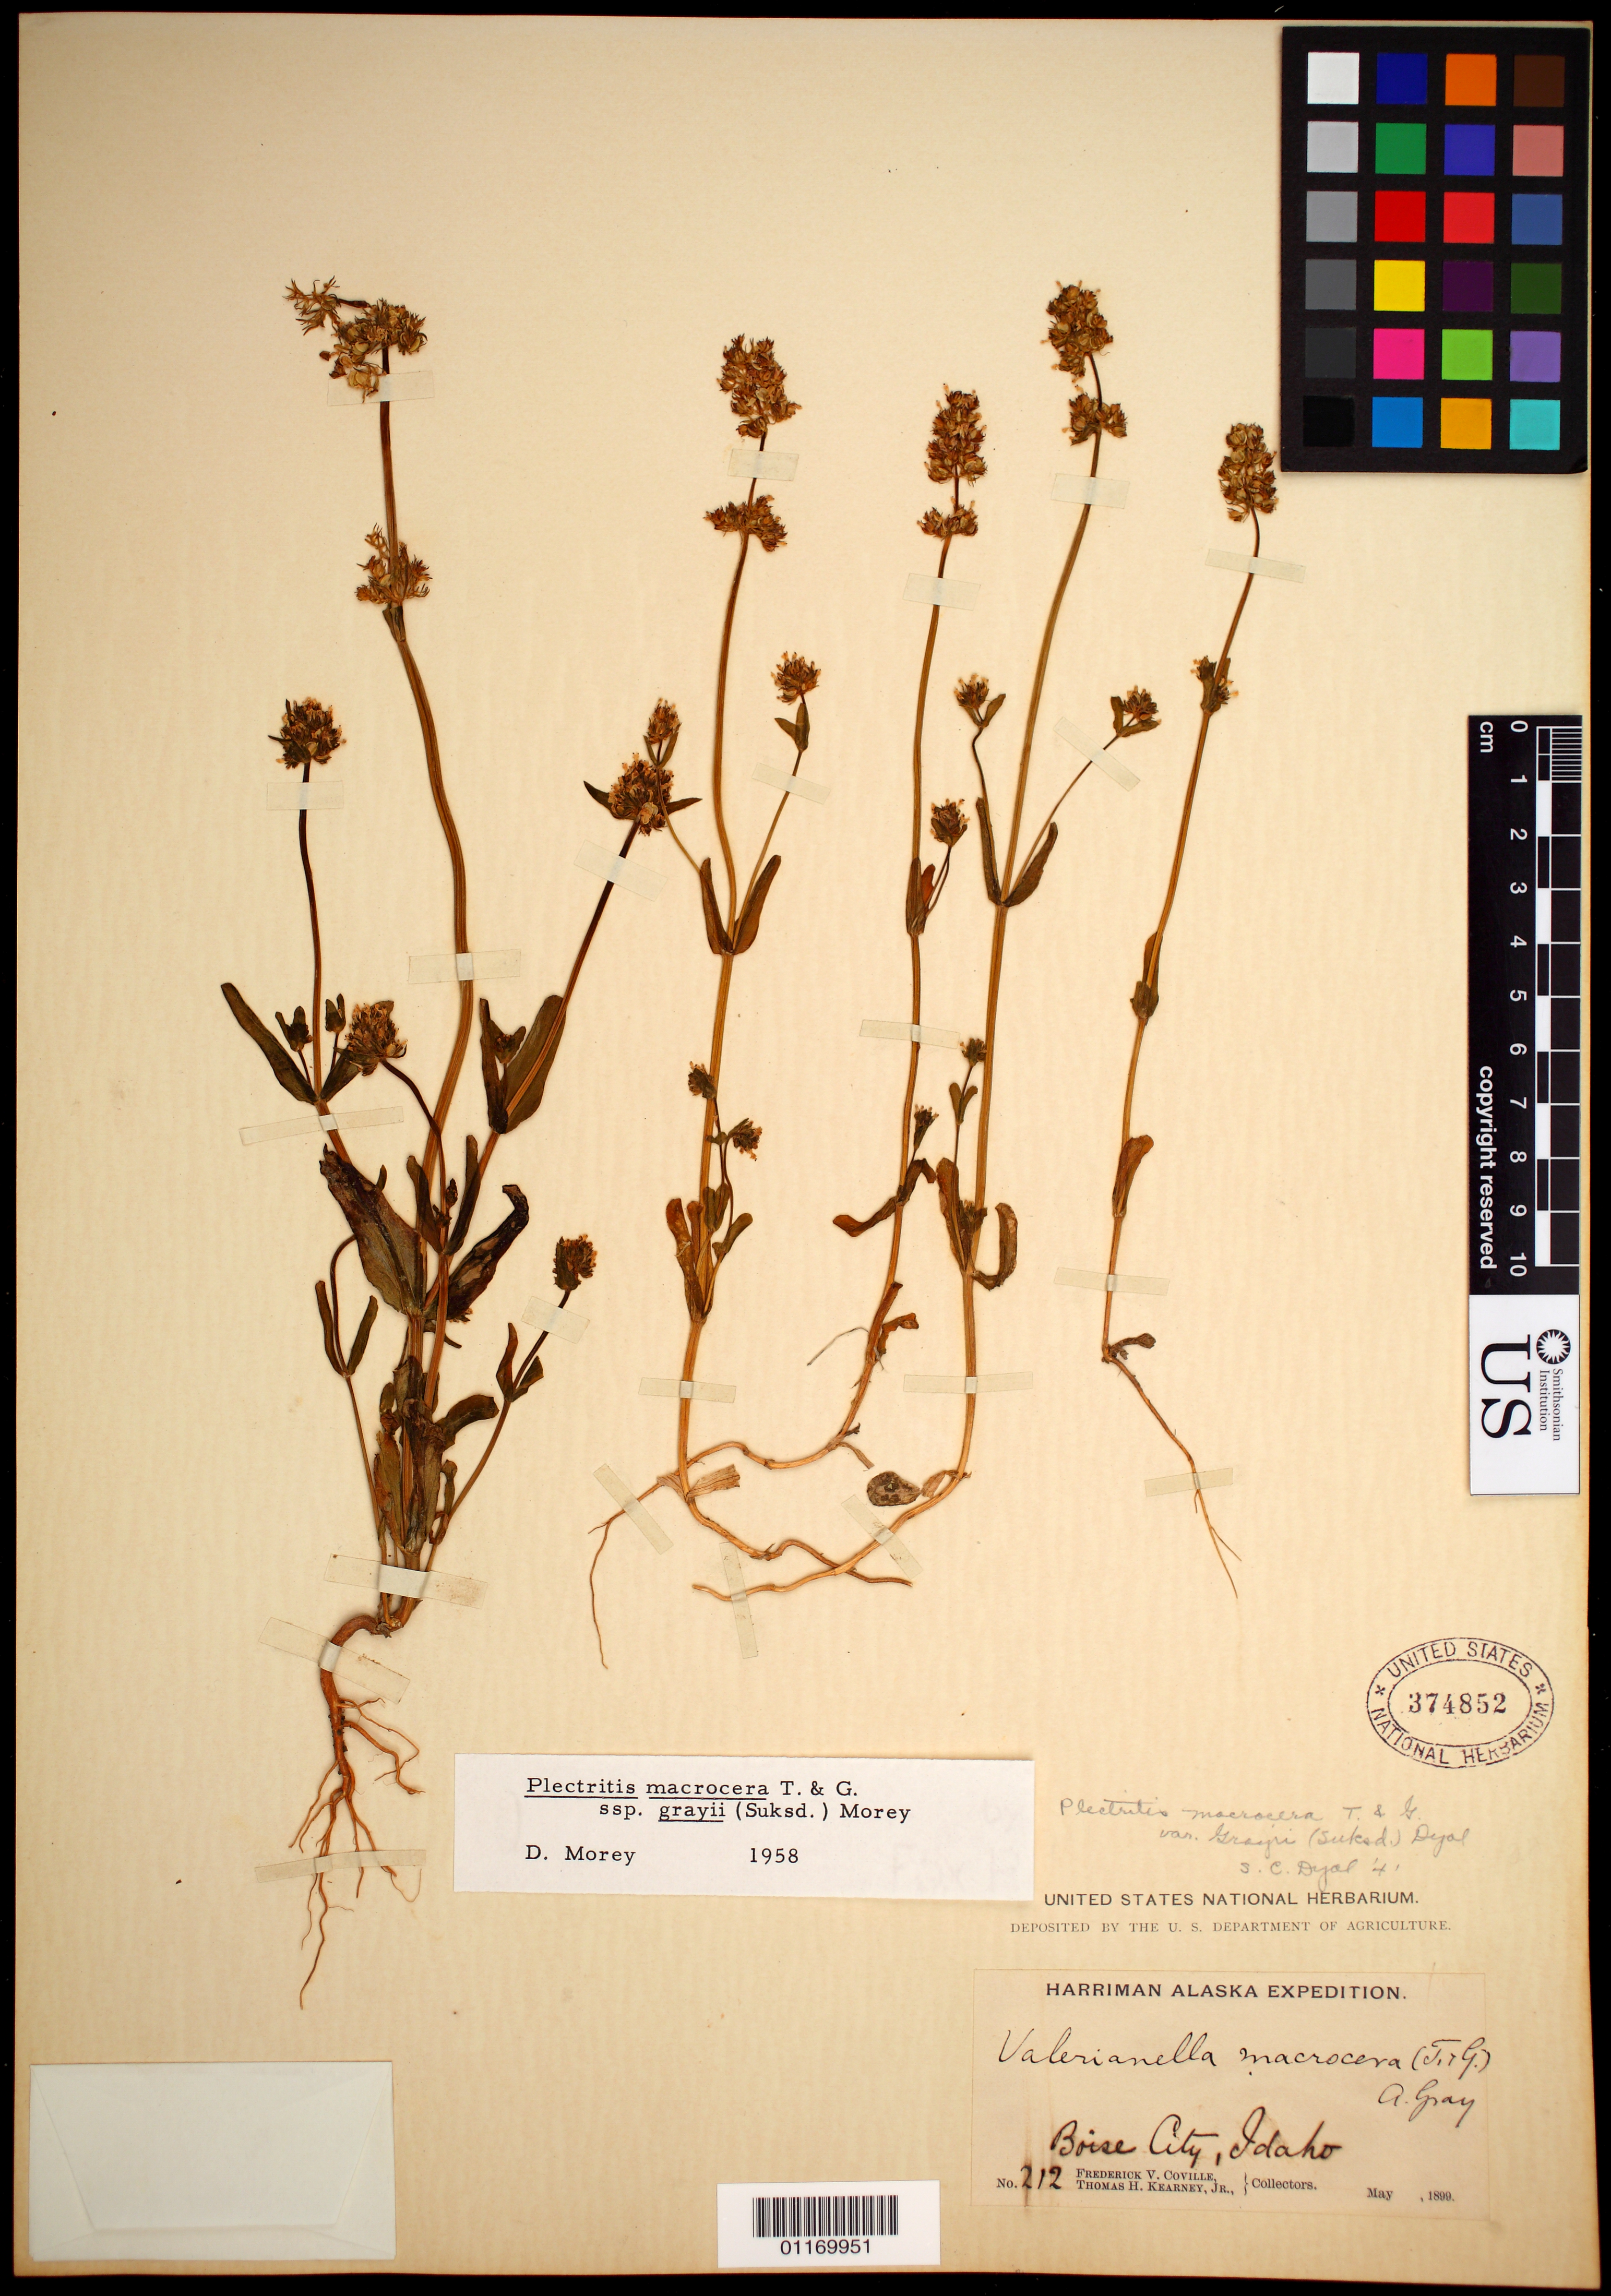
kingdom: Plantae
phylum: Tracheophyta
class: Magnoliopsida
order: Dipsacales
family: Caprifoliaceae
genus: Plectritis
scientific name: Plectritis macrocera subsp. grayi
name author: (Suksd.) Morey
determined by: Morey, D. H.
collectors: F. V. Coville & T. H. Kearney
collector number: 212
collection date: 1899-05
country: United States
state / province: Idaho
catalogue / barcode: US 374852